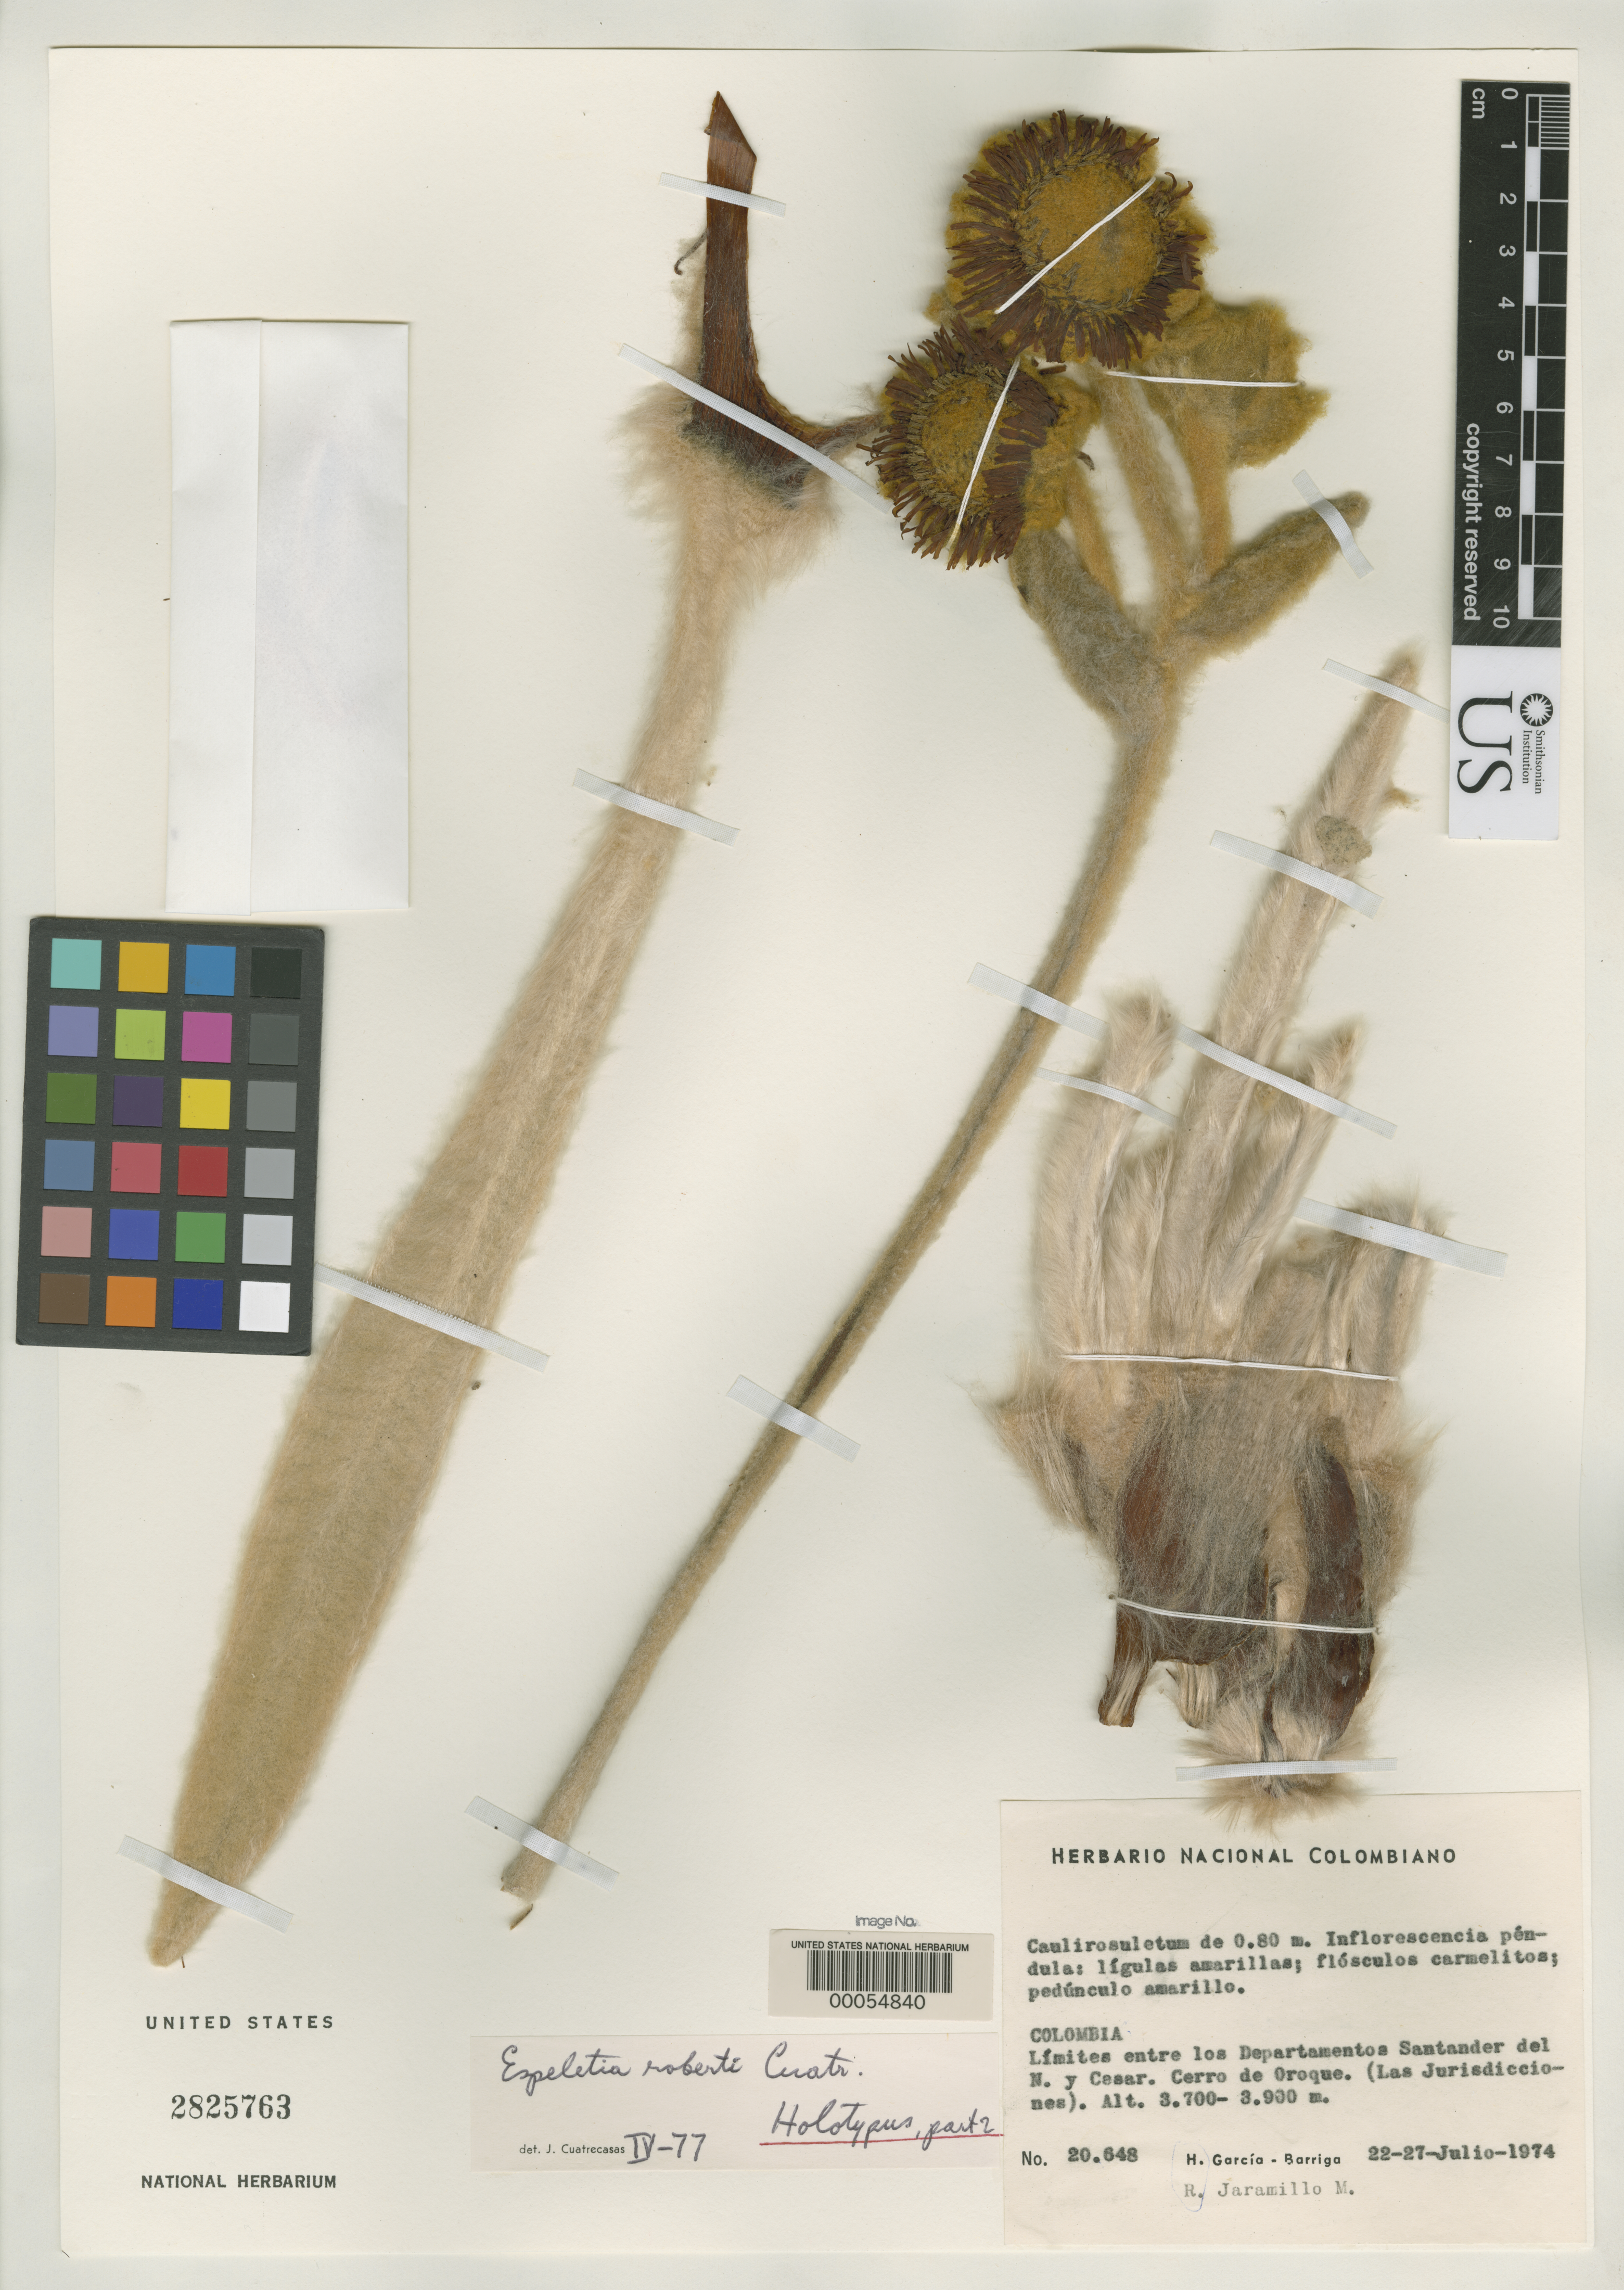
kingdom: Plantae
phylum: Tracheophyta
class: Magnoliopsida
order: Asterales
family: Asteraceae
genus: Espeletia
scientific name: Espeletia robertii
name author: Cuatrec.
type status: Holotype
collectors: H. García Barriga & R. Jaramillo M.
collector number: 20648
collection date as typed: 22 Jul 1974 to 27 Jul 1974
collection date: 1974-07-22/1974-07-27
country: Colombia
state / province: César / Norte de Santander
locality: Cerro de Oroque, las Jurisdicciones.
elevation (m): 3700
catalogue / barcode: US 2825763